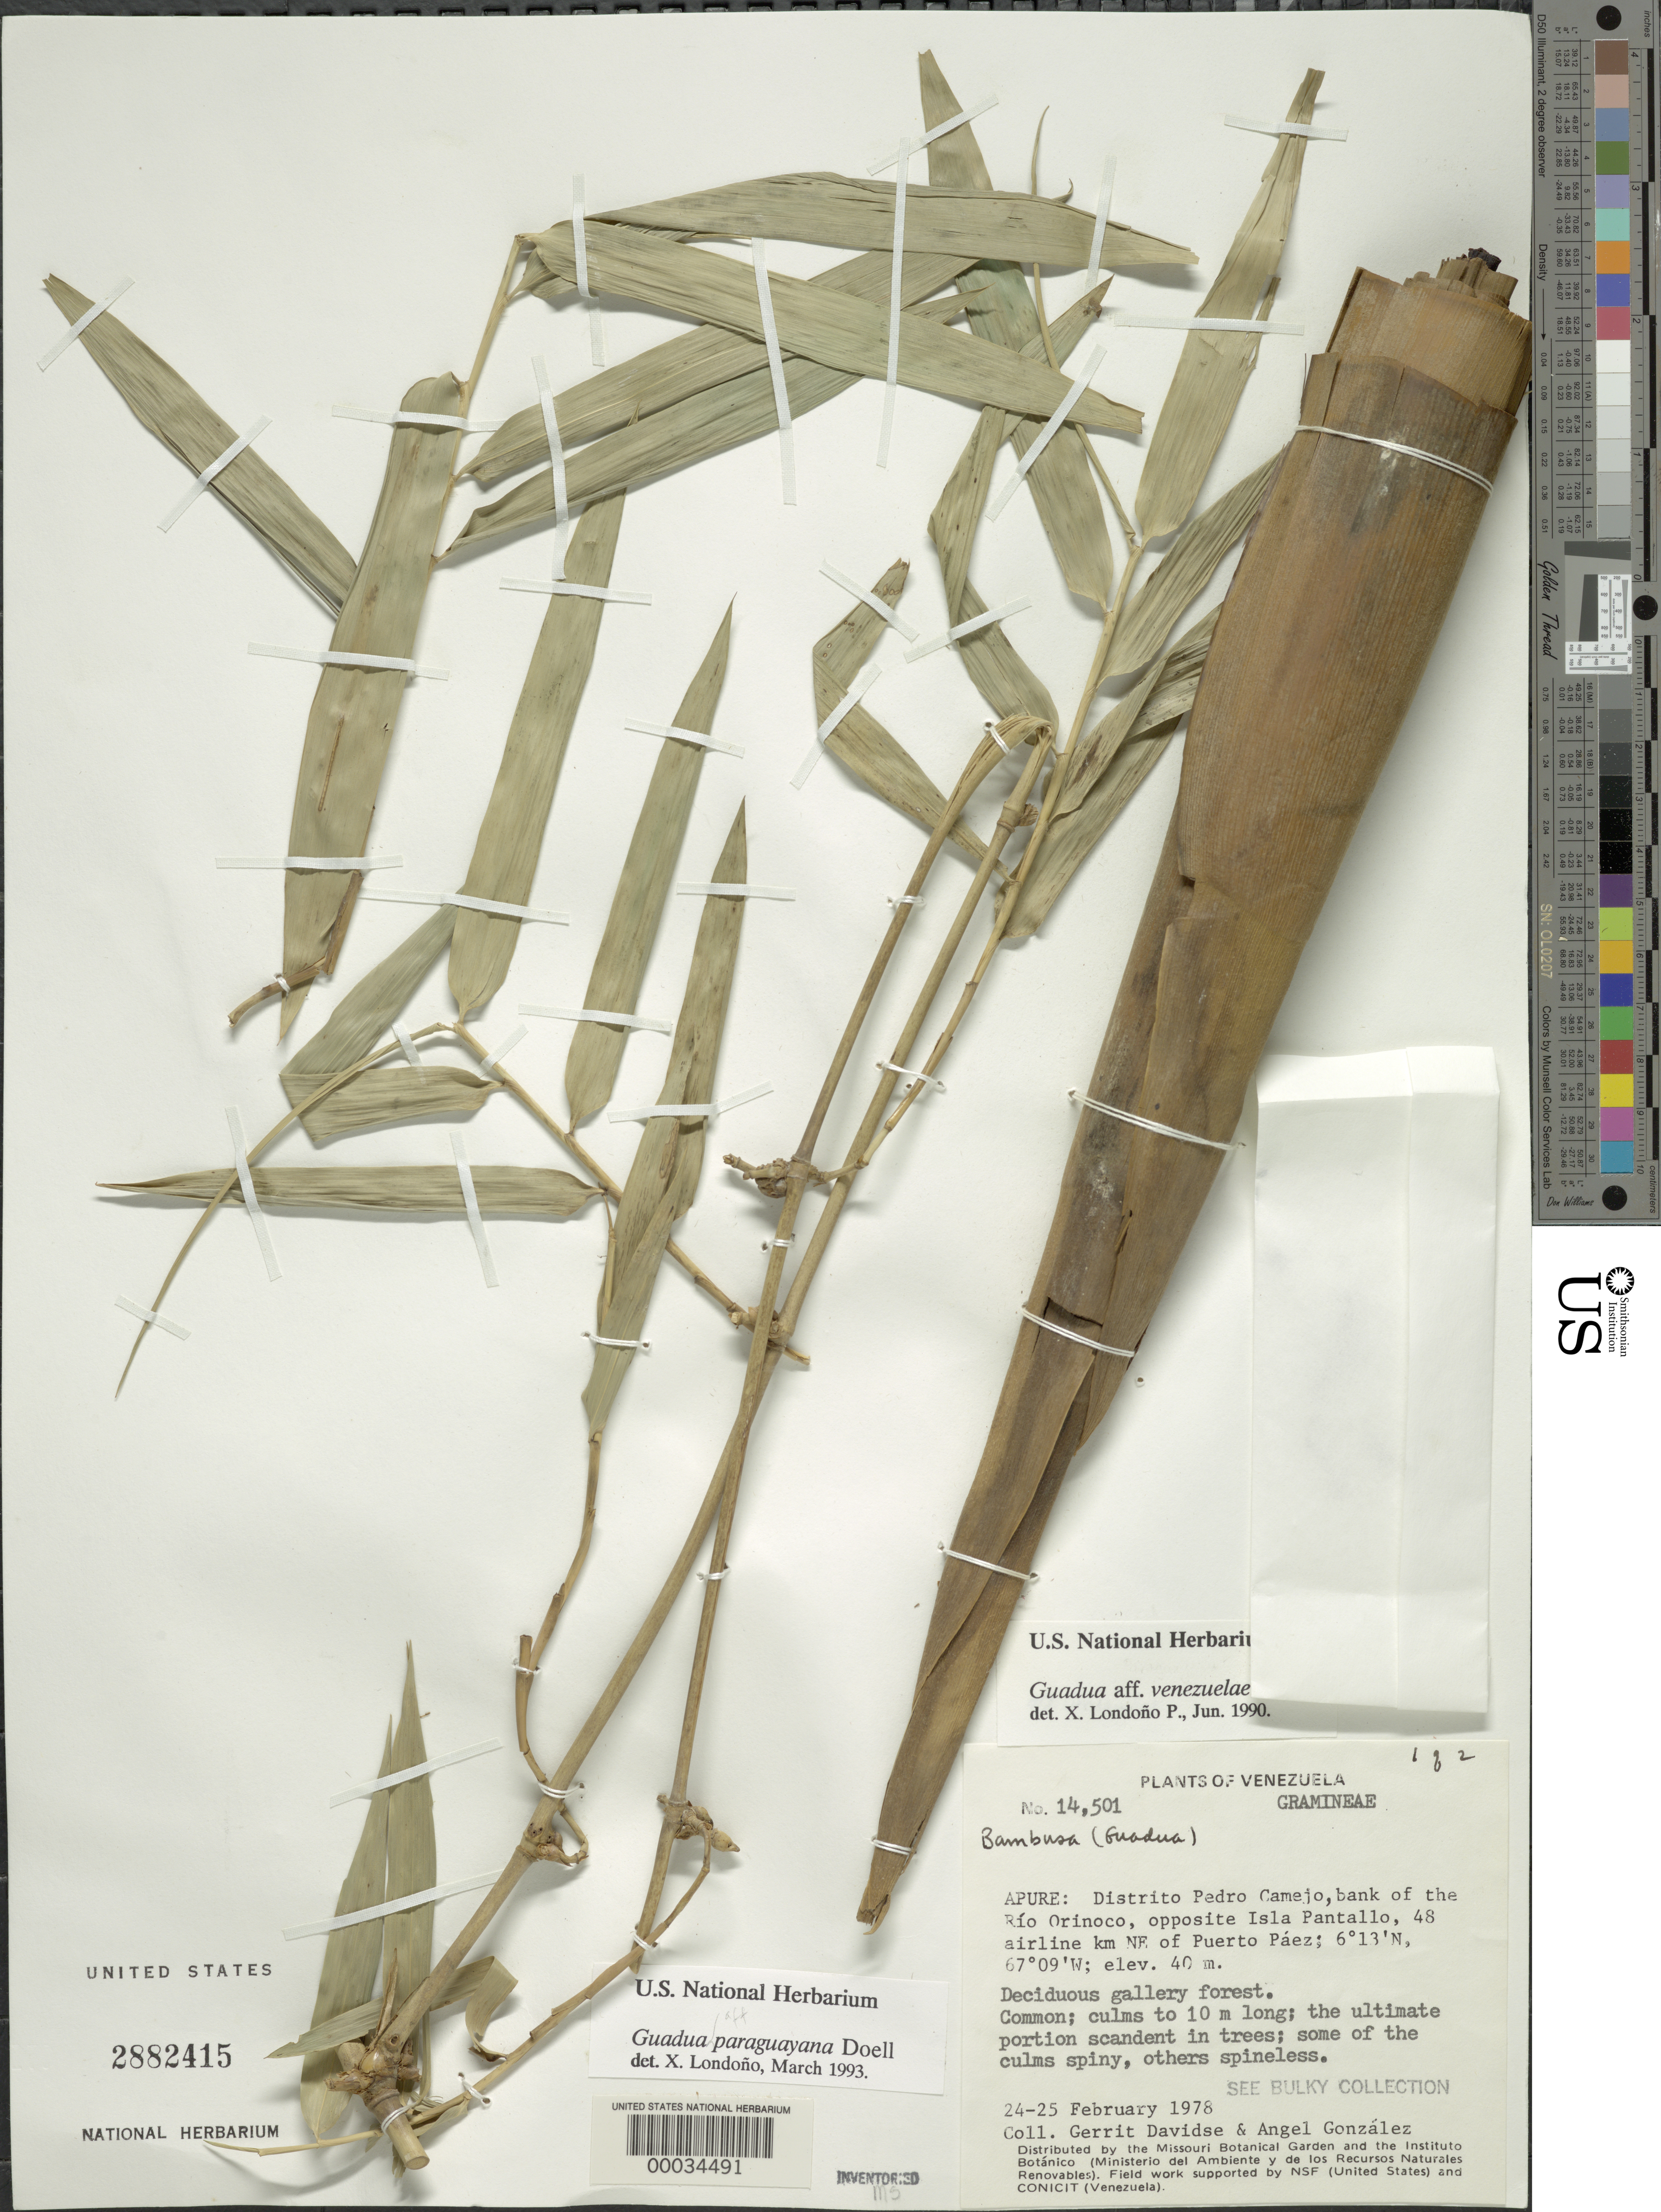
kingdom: Plantae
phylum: Tracheophyta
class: Liliopsida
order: Poales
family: Poaceae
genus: Guadua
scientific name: Guadua paraguayana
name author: Döll in Mart.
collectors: G. Davidse & A. C. González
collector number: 14501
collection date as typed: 24 Feb 1978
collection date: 1978-02-24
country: Venezuela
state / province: Apure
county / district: Pedro Camejo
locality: Orinoco river opposite isla pantallo, 48 km ne of puerto paez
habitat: Deciduous gallery forest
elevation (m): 40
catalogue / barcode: US 2882415